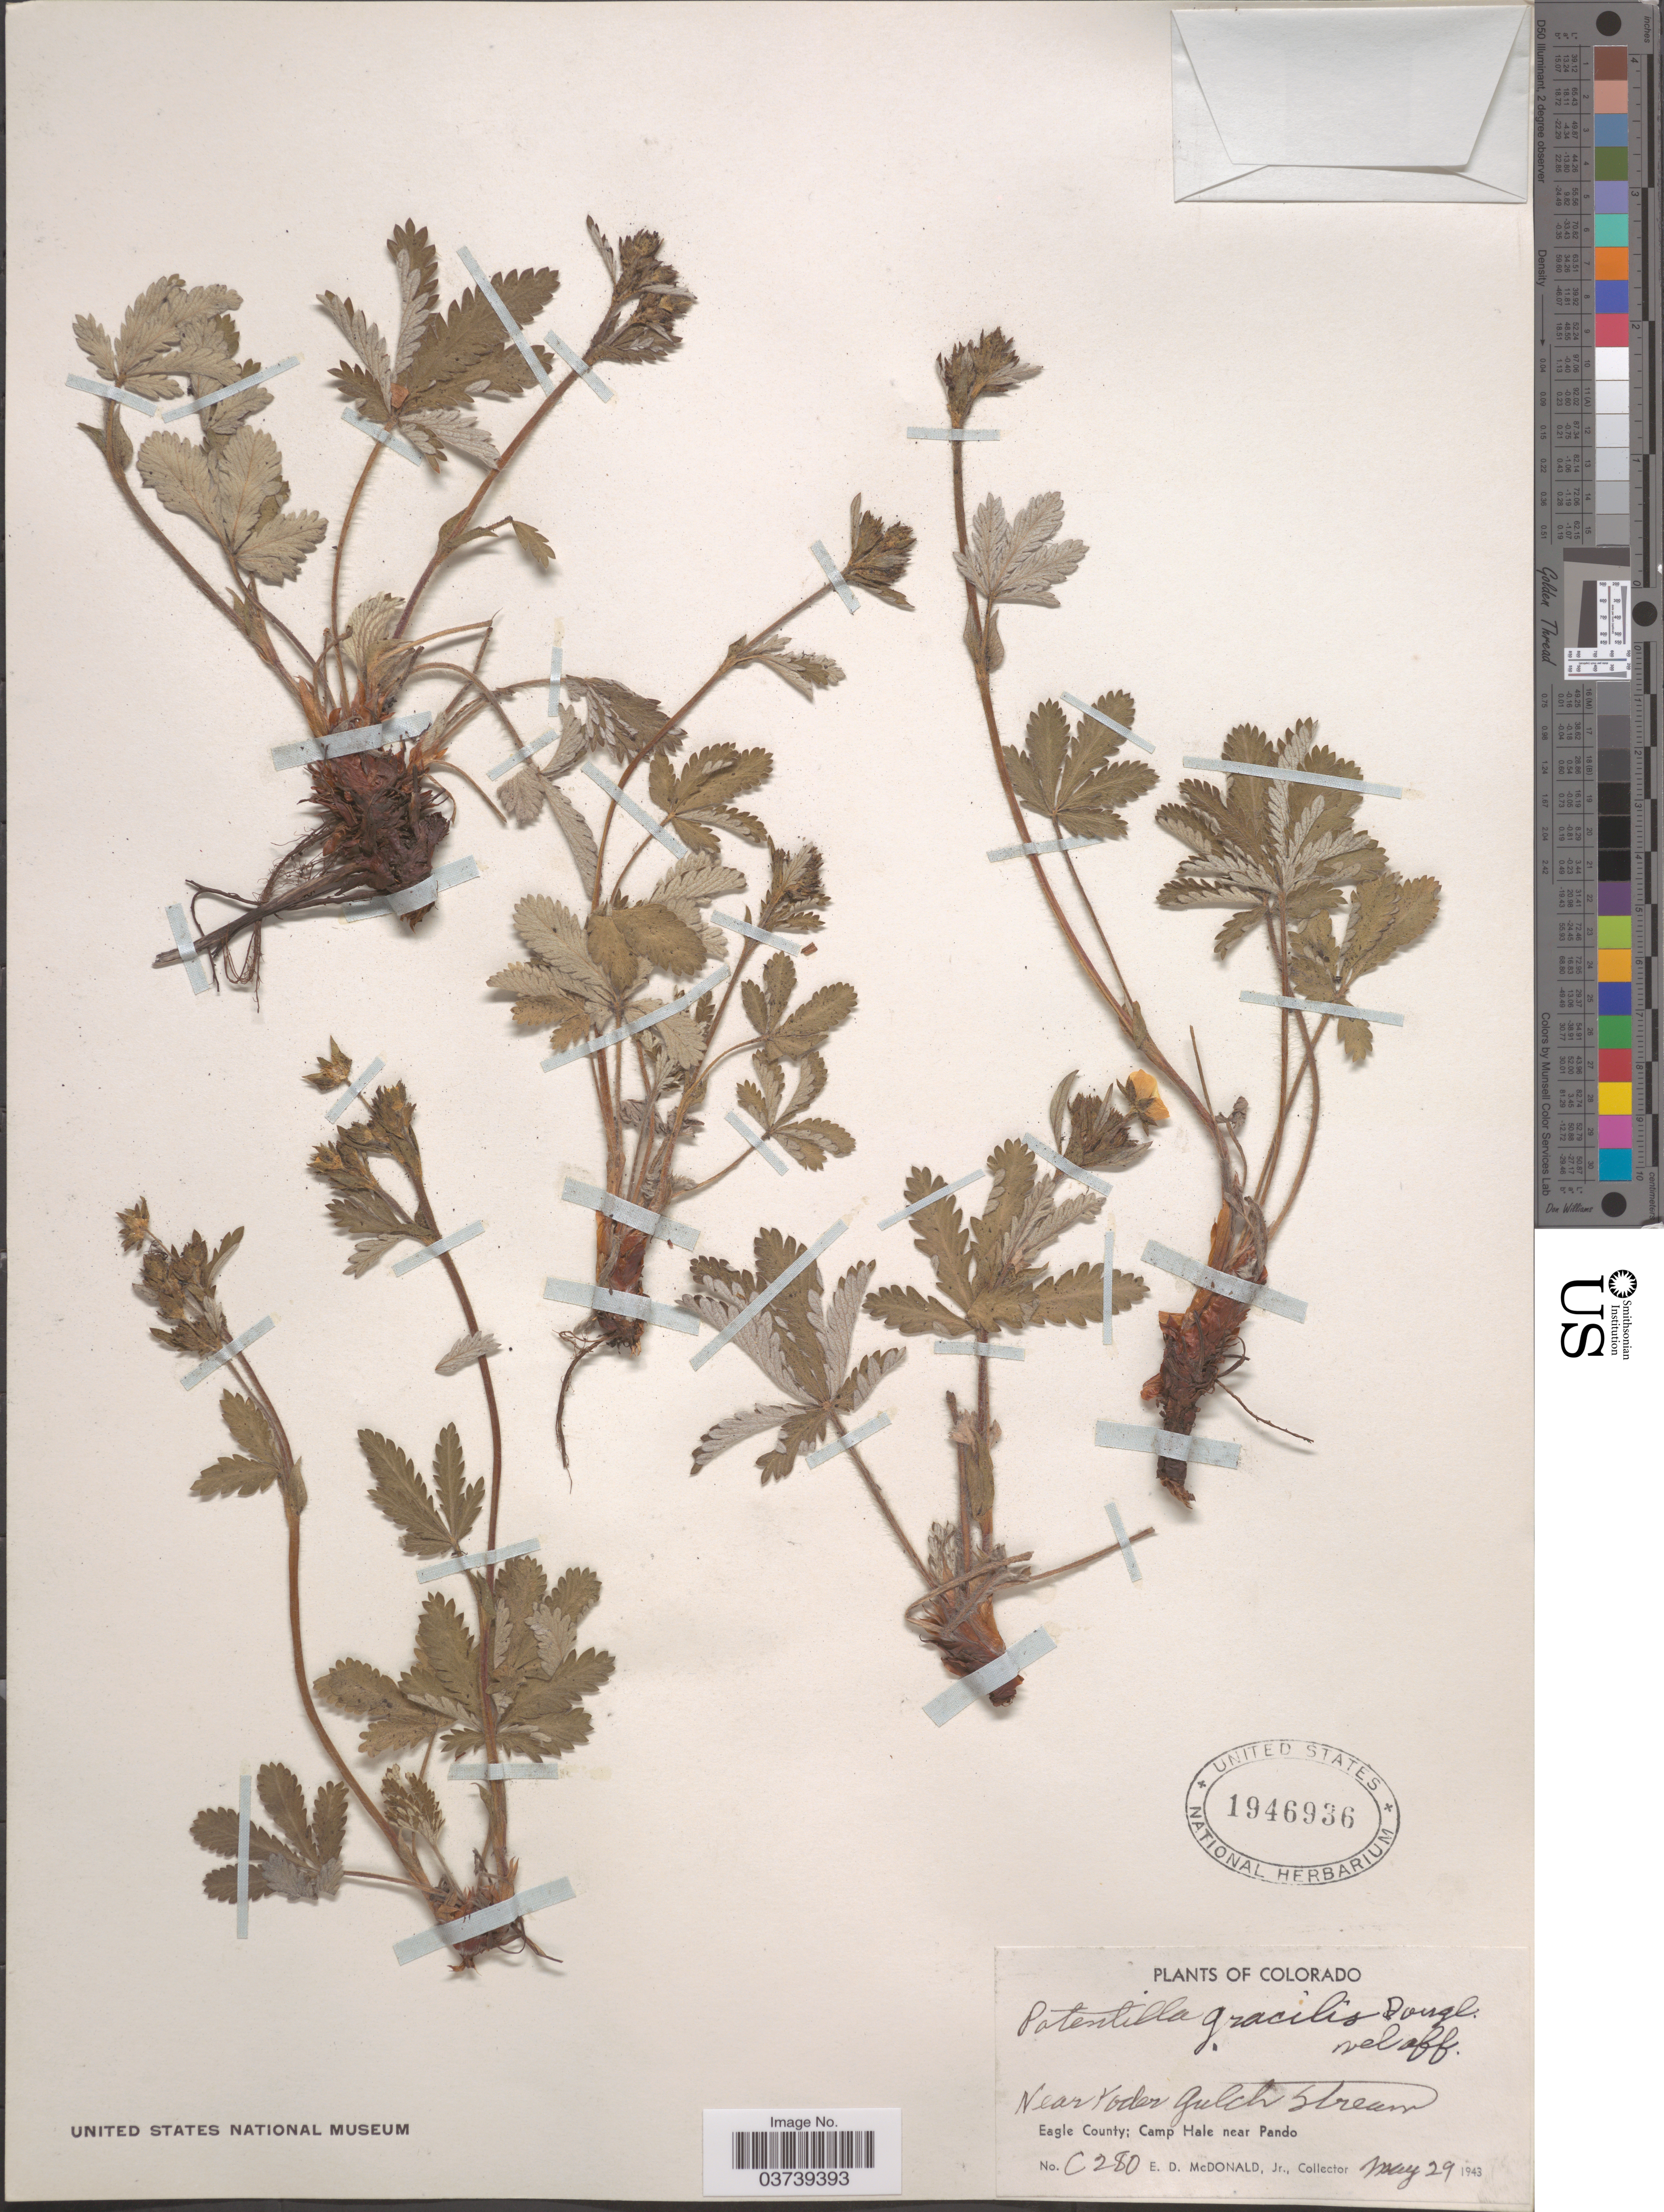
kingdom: Plantae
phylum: Tracheophyta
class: Magnoliopsida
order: Rosales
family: Rosaceae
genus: Potentilla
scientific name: Potentilla gracilis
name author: Douglas ex Hook.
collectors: E. D. McDonald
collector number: C280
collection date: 1943-05-29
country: United States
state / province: Colorado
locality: Near Yoder Hulch Stream. Eagle County; Camp Hale near Pando.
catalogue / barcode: US 1946936